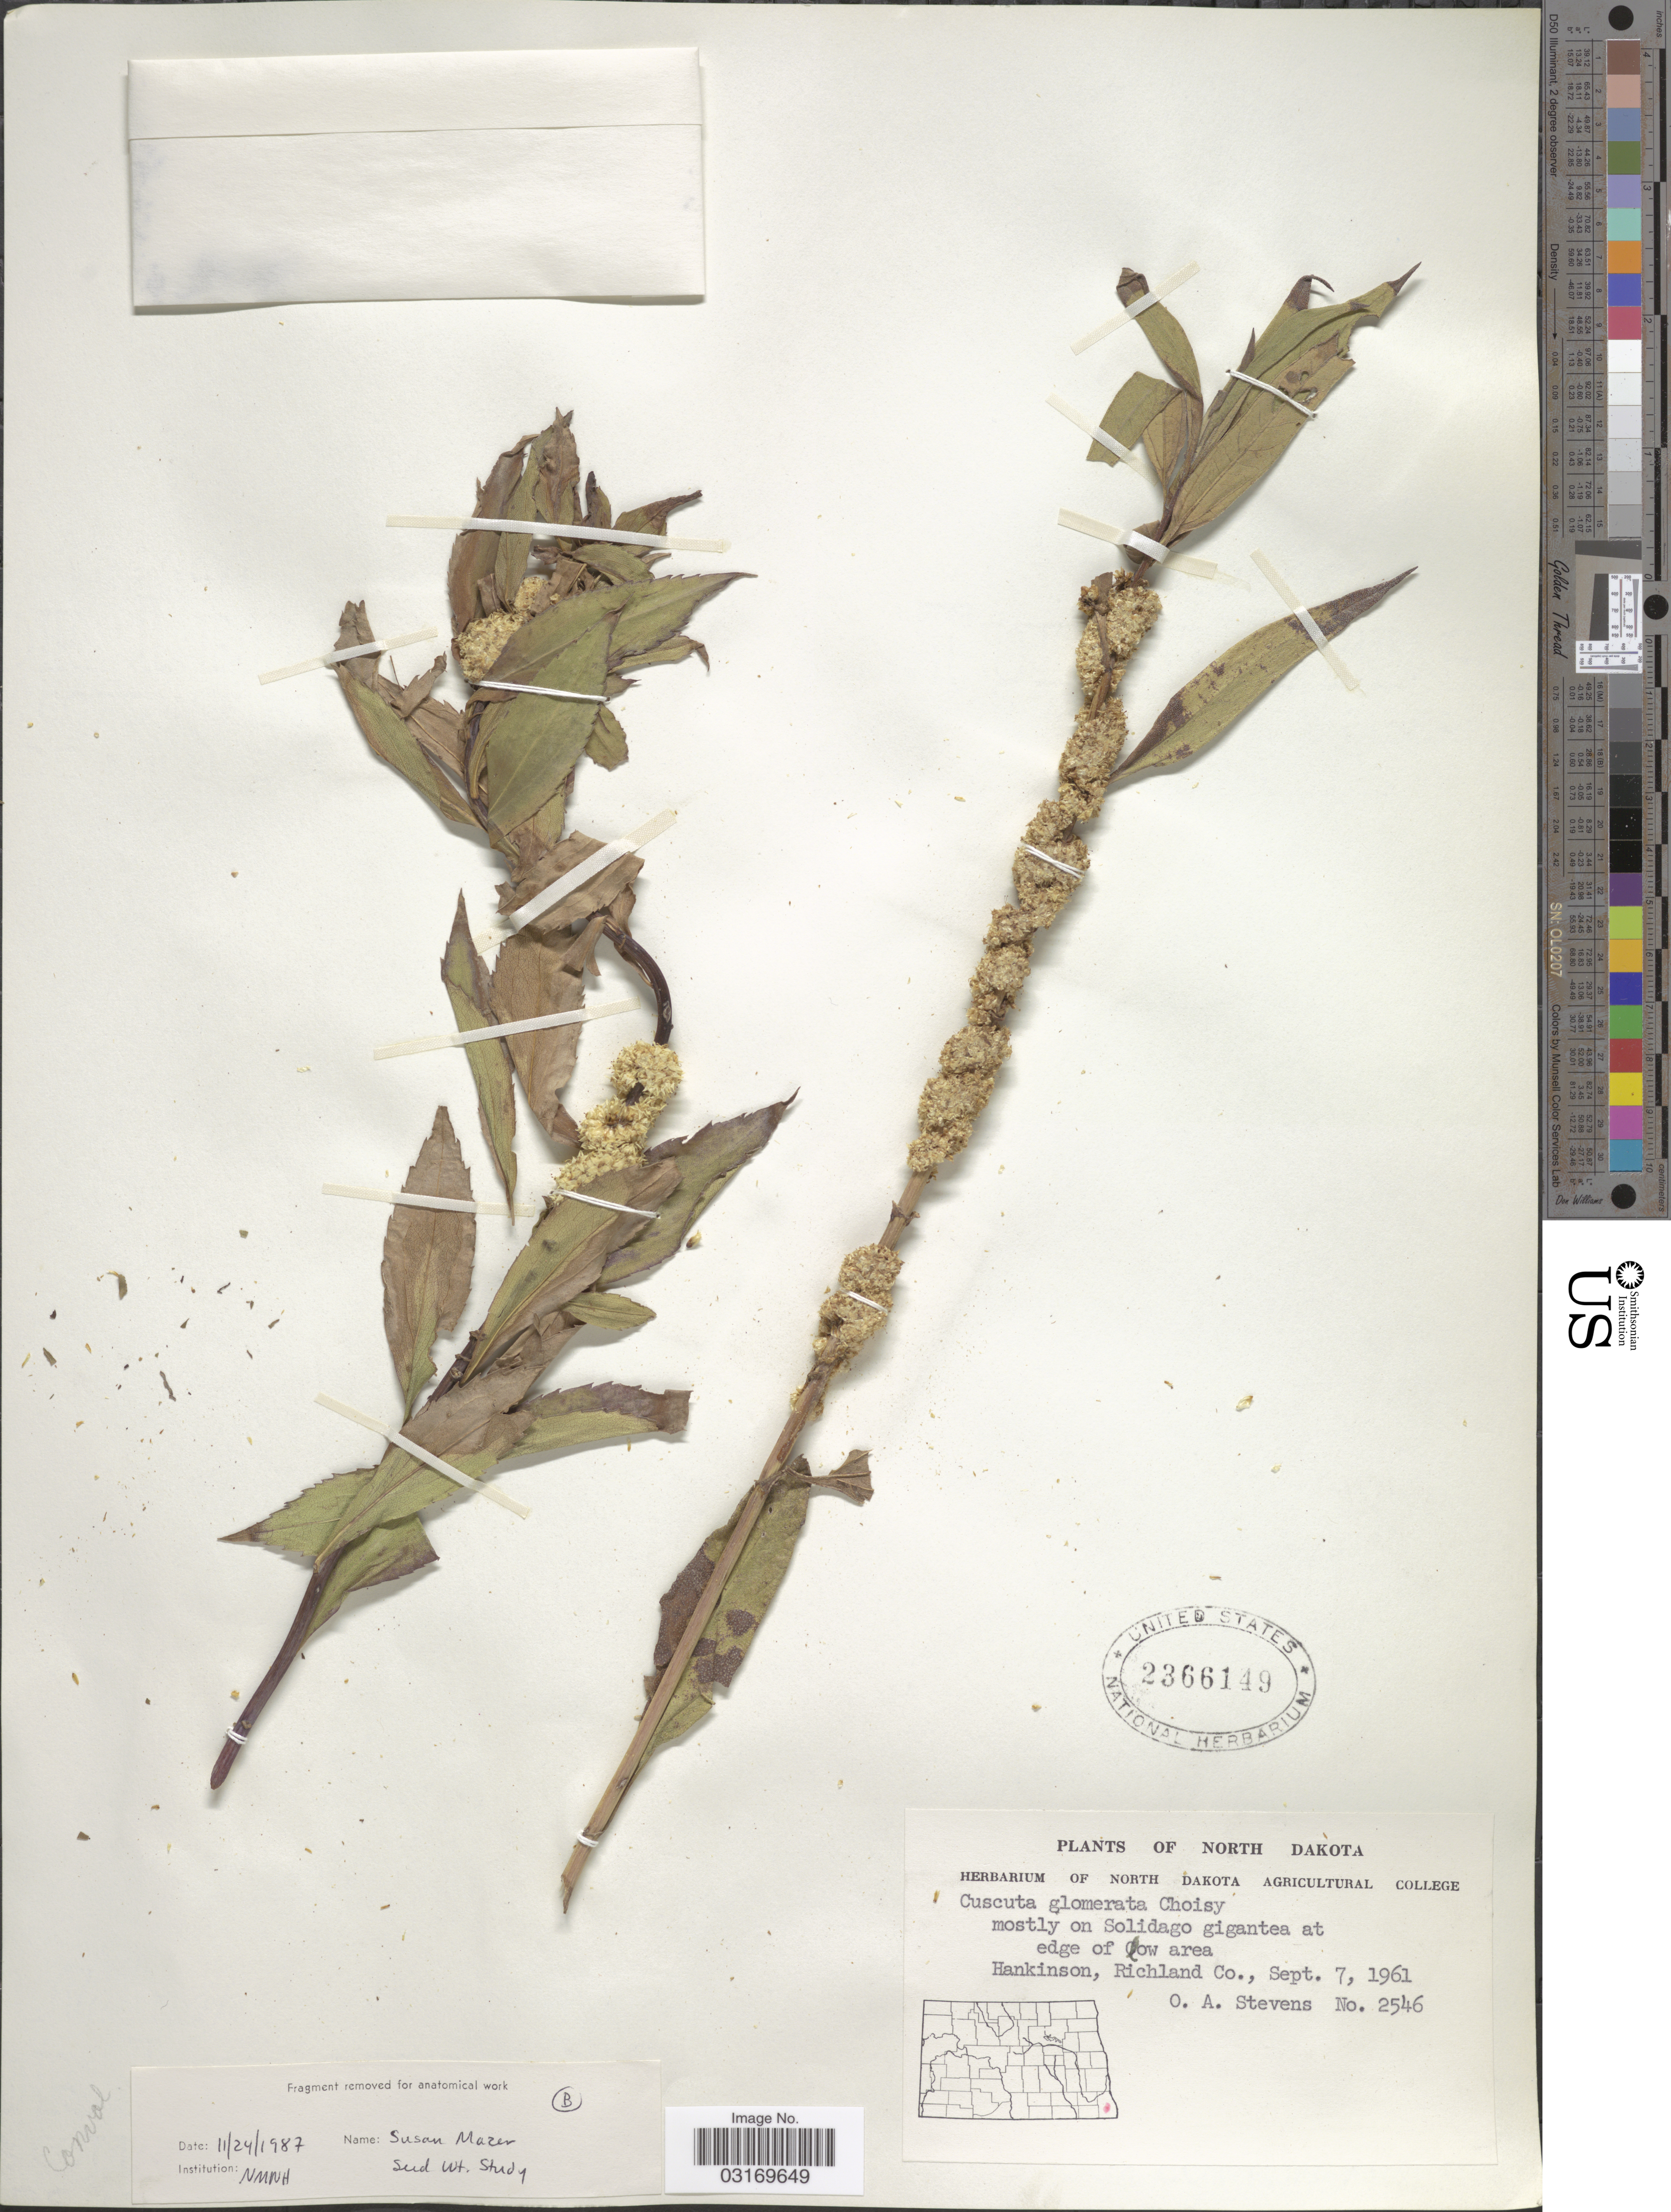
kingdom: Plantae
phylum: Tracheophyta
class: Magnoliopsida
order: Solanales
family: Convolvulaceae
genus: Cuscuta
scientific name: Cuscuta glomerata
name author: Chris.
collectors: O. A. Stevens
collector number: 2546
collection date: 1961-09-07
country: United States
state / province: North Dakota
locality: Hankinson, Richland Co.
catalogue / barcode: US 2366149